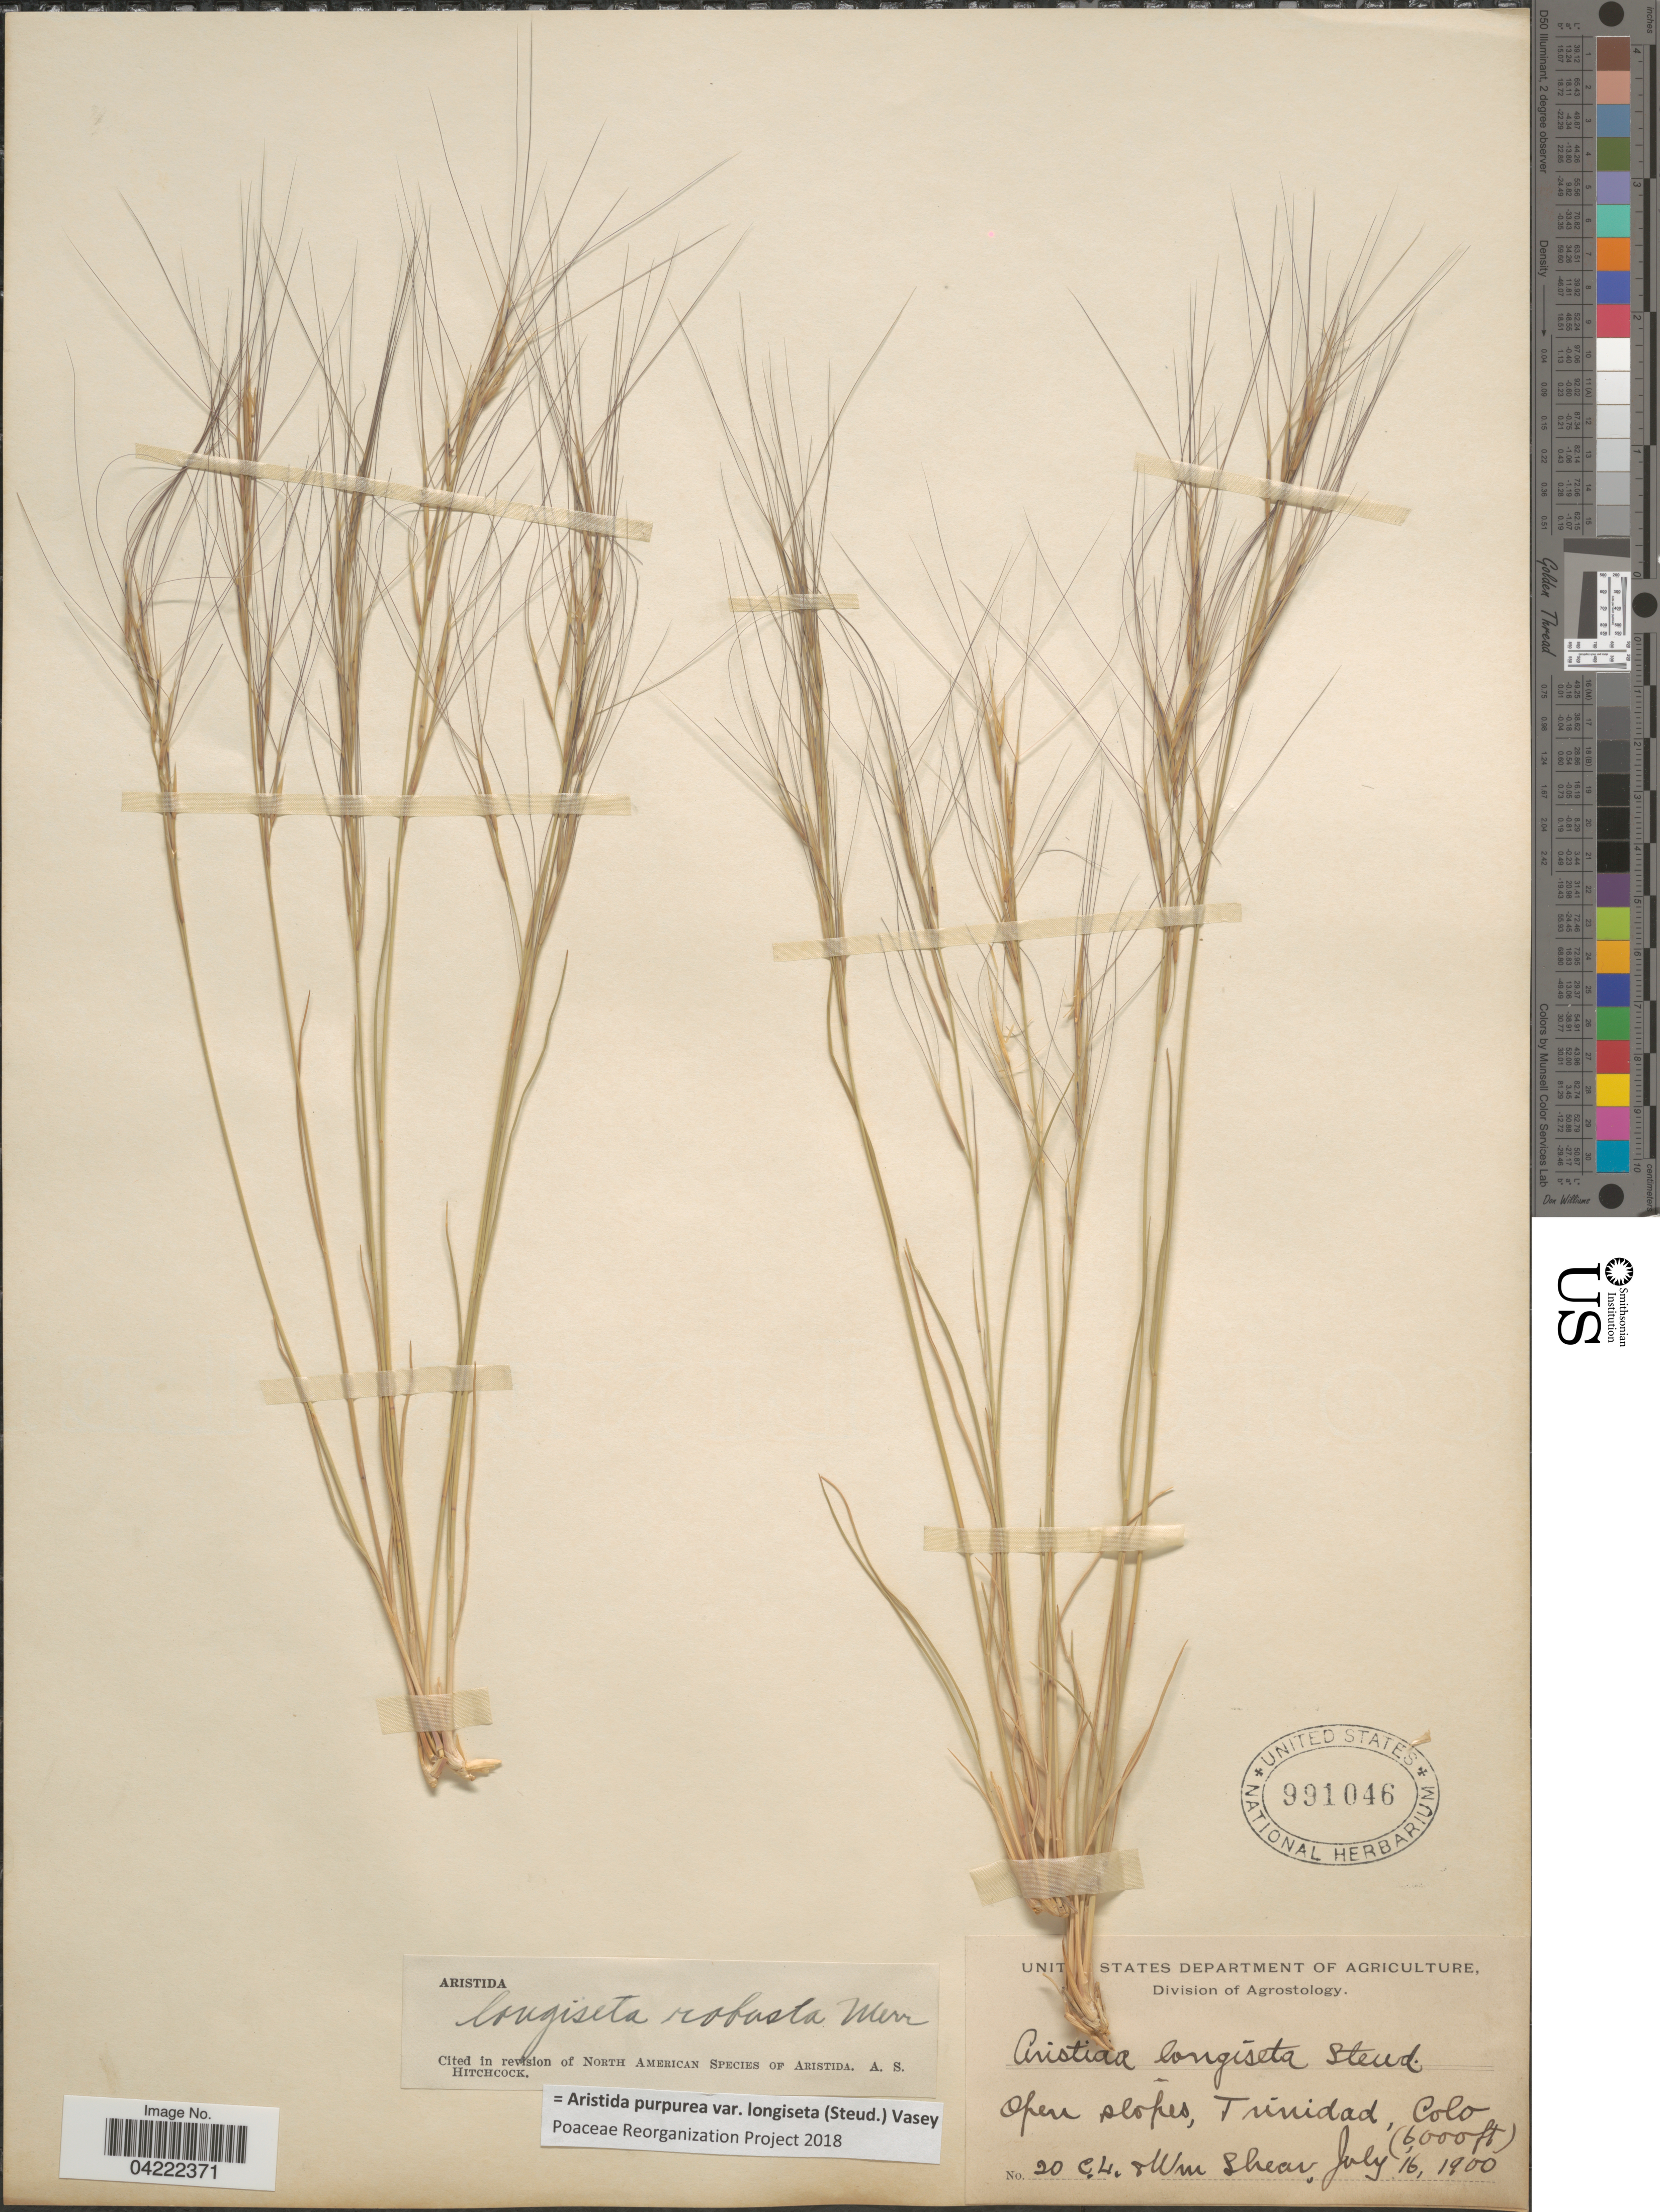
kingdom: Plantae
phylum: Tracheophyta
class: Liliopsida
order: Poales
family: Poaceae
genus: Aristida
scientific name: Aristida purpurea var. longiseta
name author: (Steud.) Vasey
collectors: C. L. Shear & W. Shear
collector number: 20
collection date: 1900-07-16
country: United States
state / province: Colorado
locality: Open slopes, Trinidad.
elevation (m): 1829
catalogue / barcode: US 991046